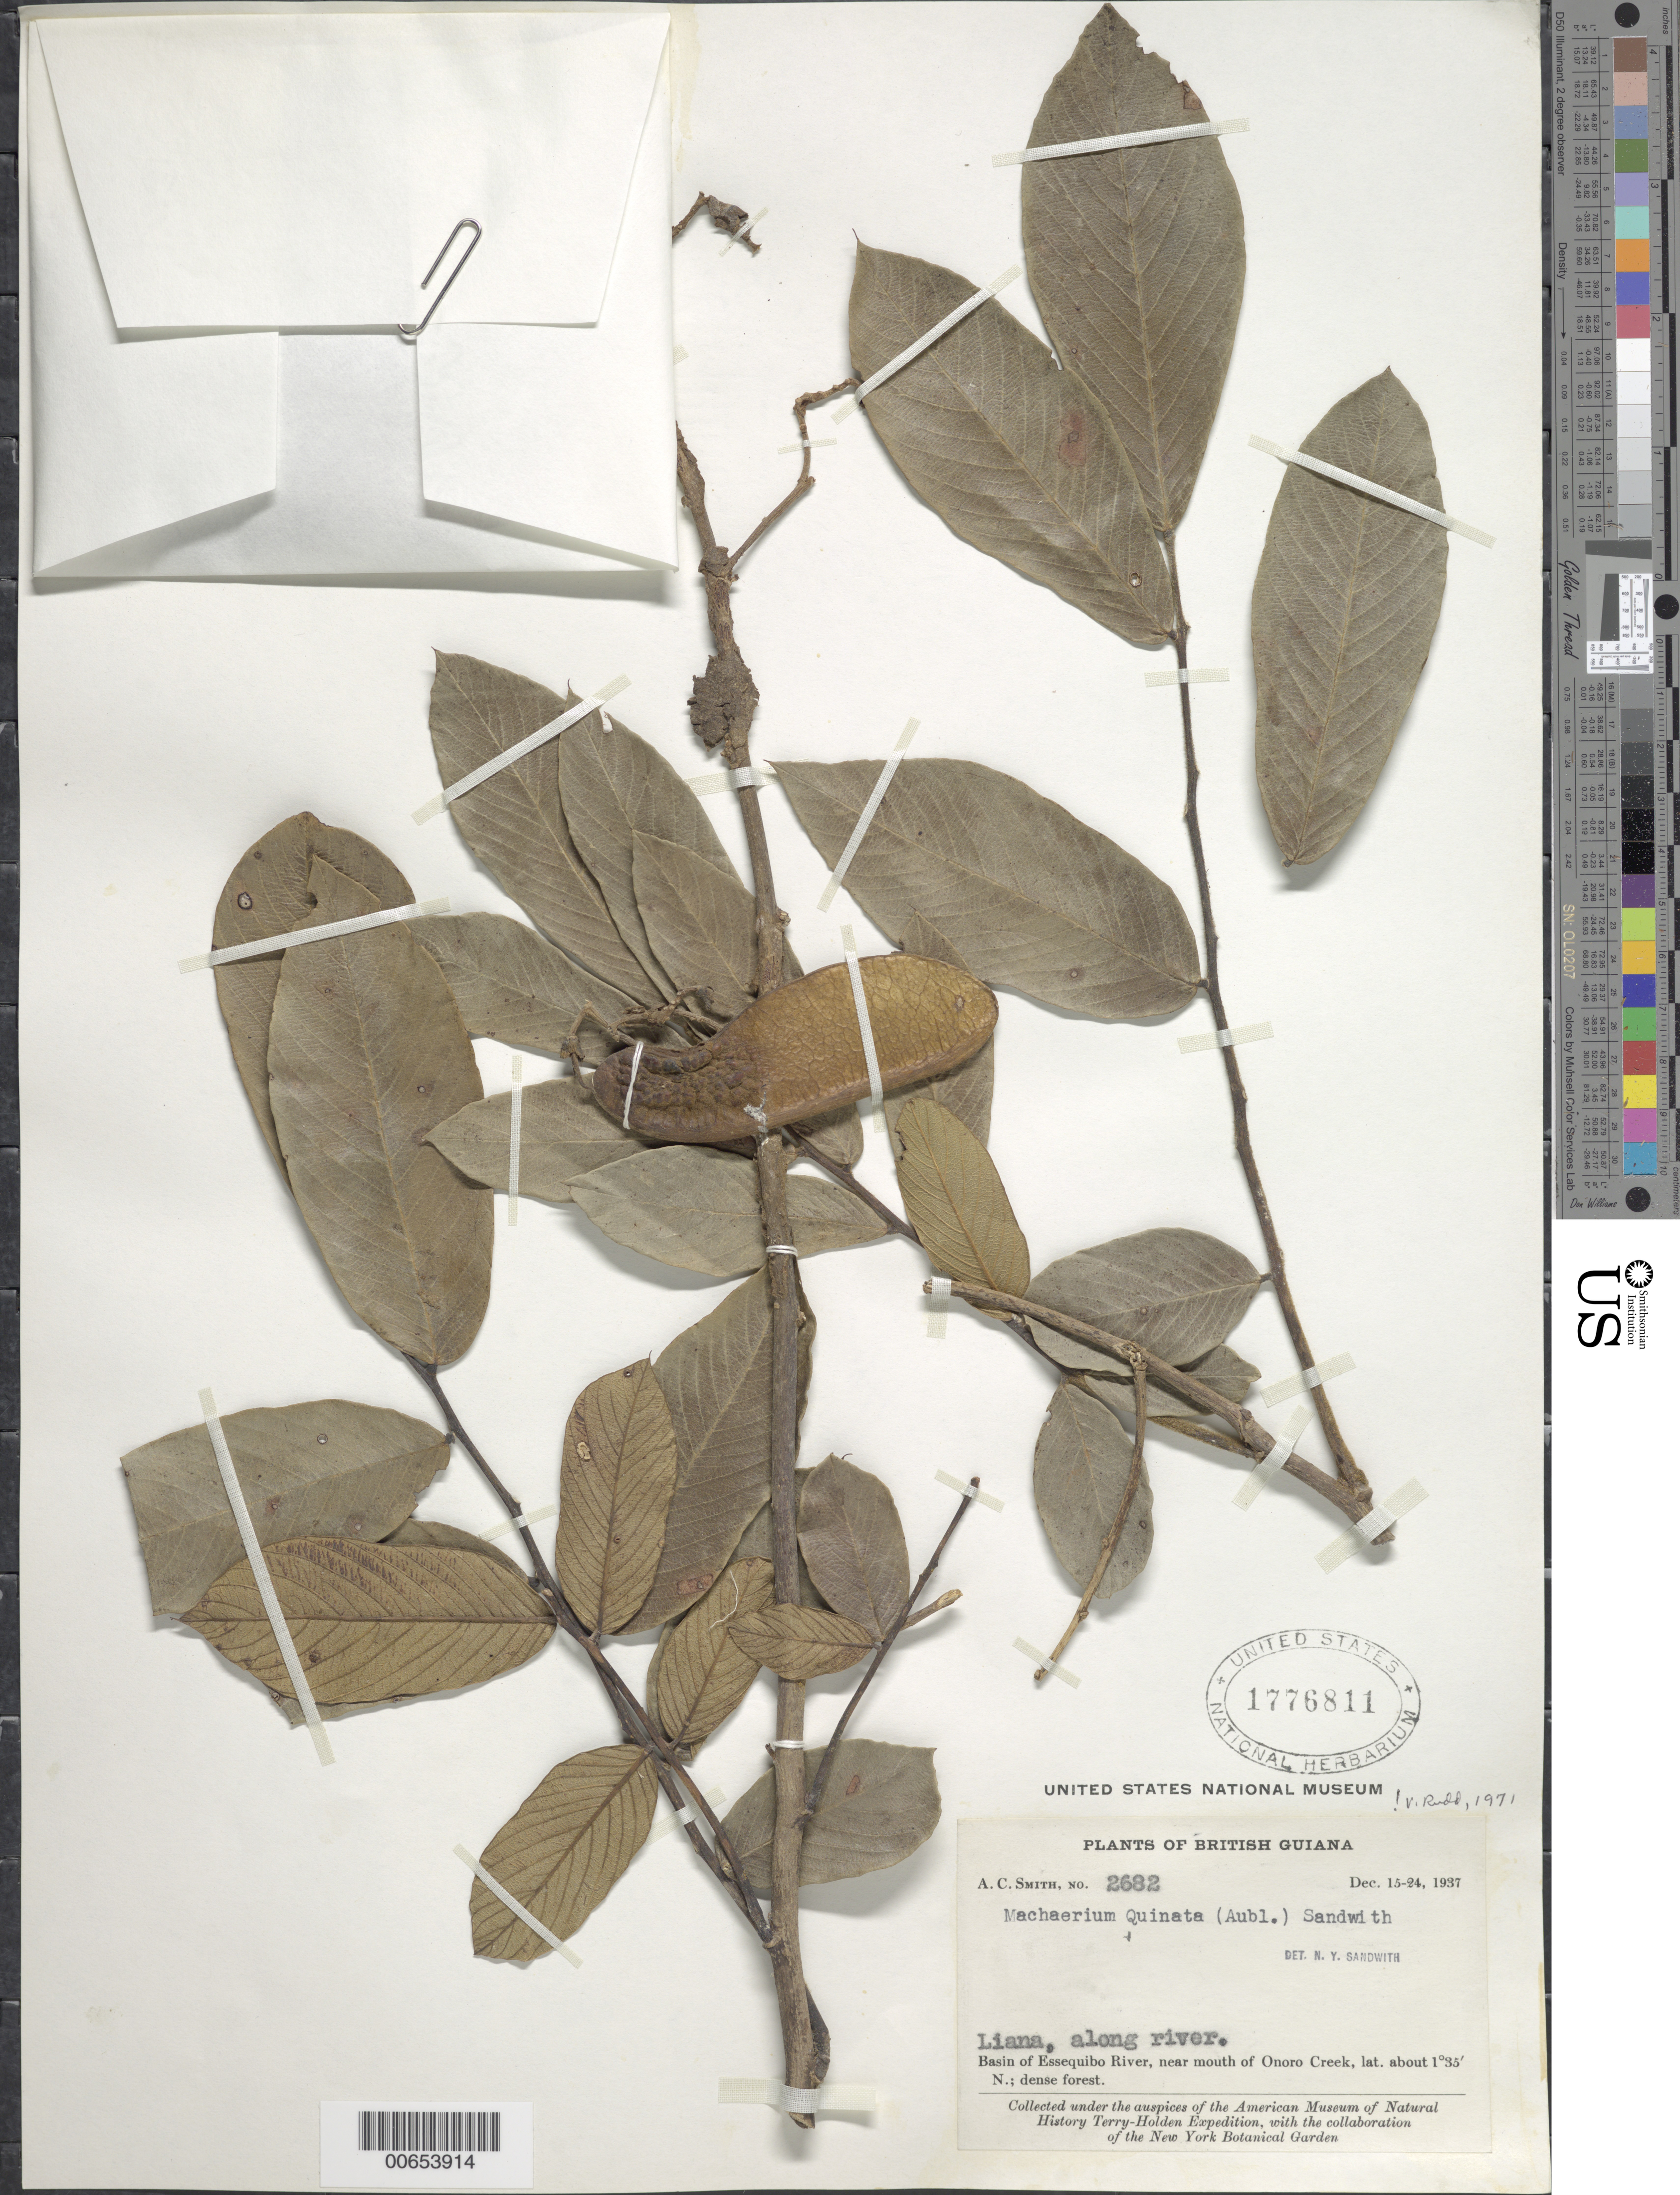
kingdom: Plantae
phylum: Tracheophyta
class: Magnoliopsida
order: Fabales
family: Fabaceae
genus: Machaerium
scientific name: Machaerium quinatum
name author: (Aubl.) Sandwith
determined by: Rudd, V. E.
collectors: A. C. Smith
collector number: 2682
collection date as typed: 15-Dec-37 to 24-Dec-37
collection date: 1937-12-15/1937-12-24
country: Guyana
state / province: U. Takutu-U. Essequibo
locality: Onoro Creek (near mouth), Essequibo River basin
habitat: Along river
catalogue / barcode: US 1776811